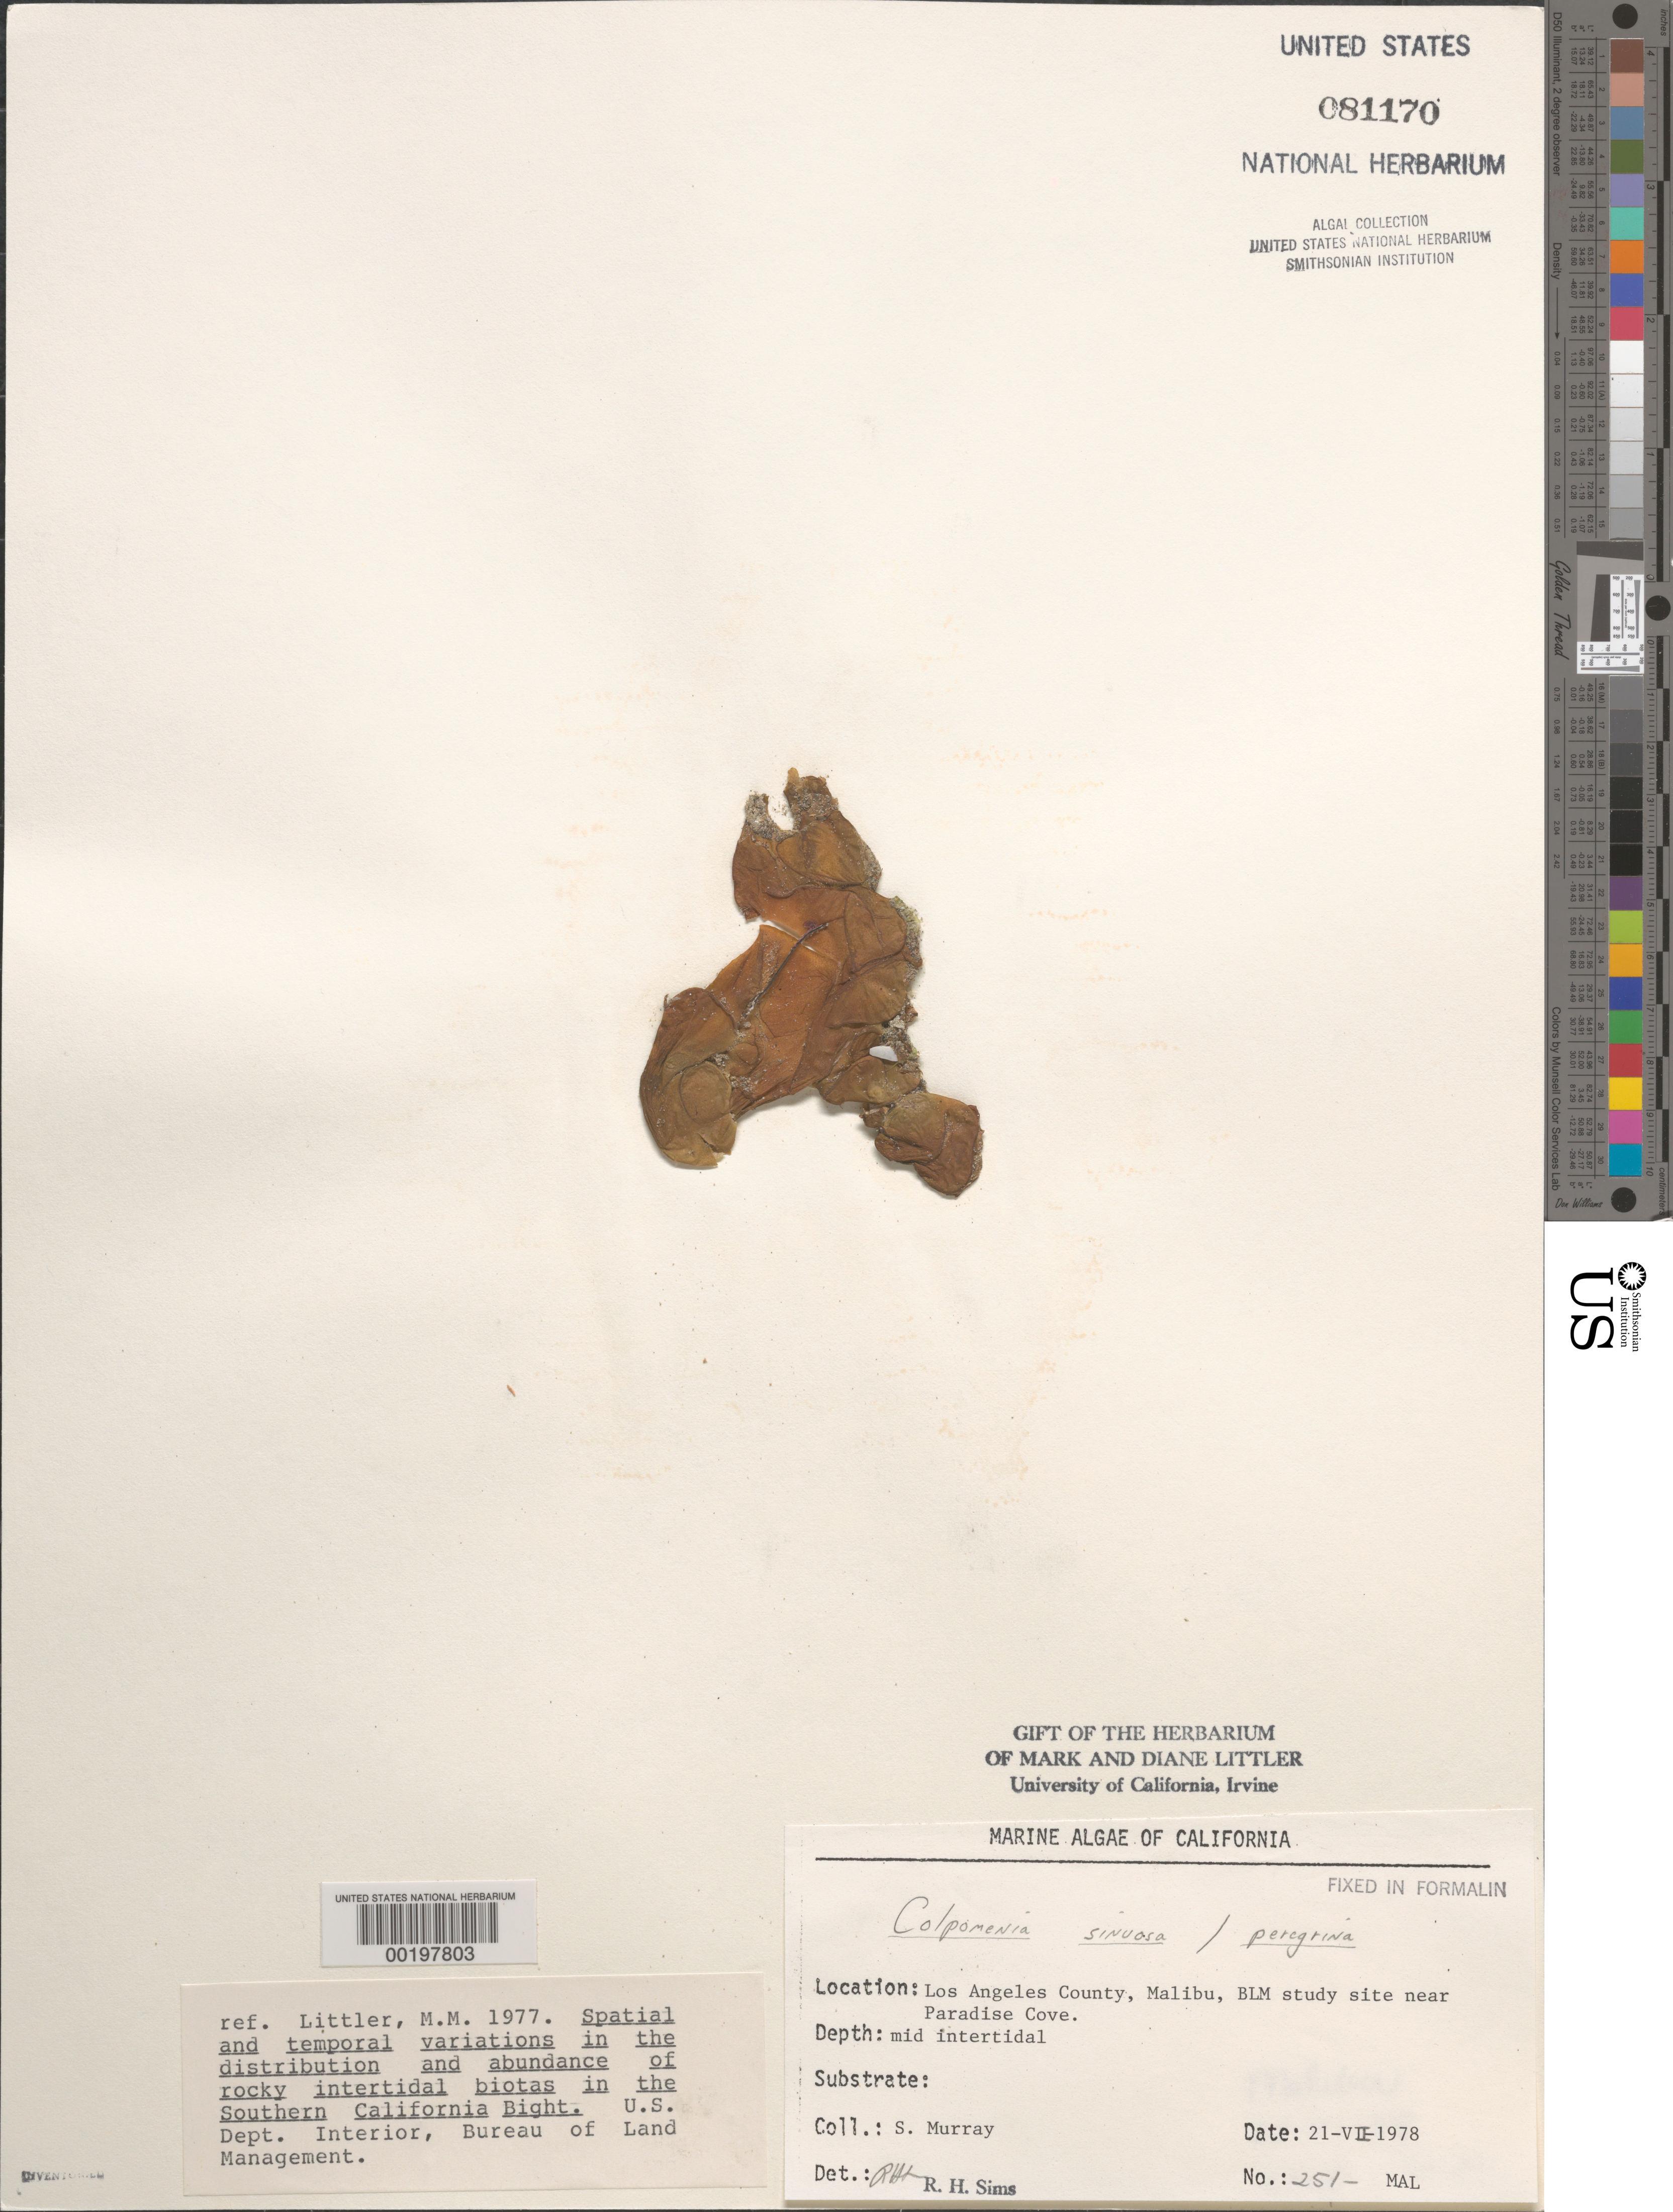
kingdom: Chromista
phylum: Ochrophyta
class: Phaeophyceae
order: Scytosiphonales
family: Scytosiphonaceae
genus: Colpomenia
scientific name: Colpomenia sinuosa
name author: (K. Mert. ex Roth) Derbes & Solier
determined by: Sims, Robert H.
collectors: S. N. Murray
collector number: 251-mal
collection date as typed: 21 Jul 1978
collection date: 1978-07-21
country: United States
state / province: California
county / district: Los Angeles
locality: Malibu, near Paradise Cove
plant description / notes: BLM-SOCALBIGHT Rocky Intertidal Survey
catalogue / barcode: US 81170